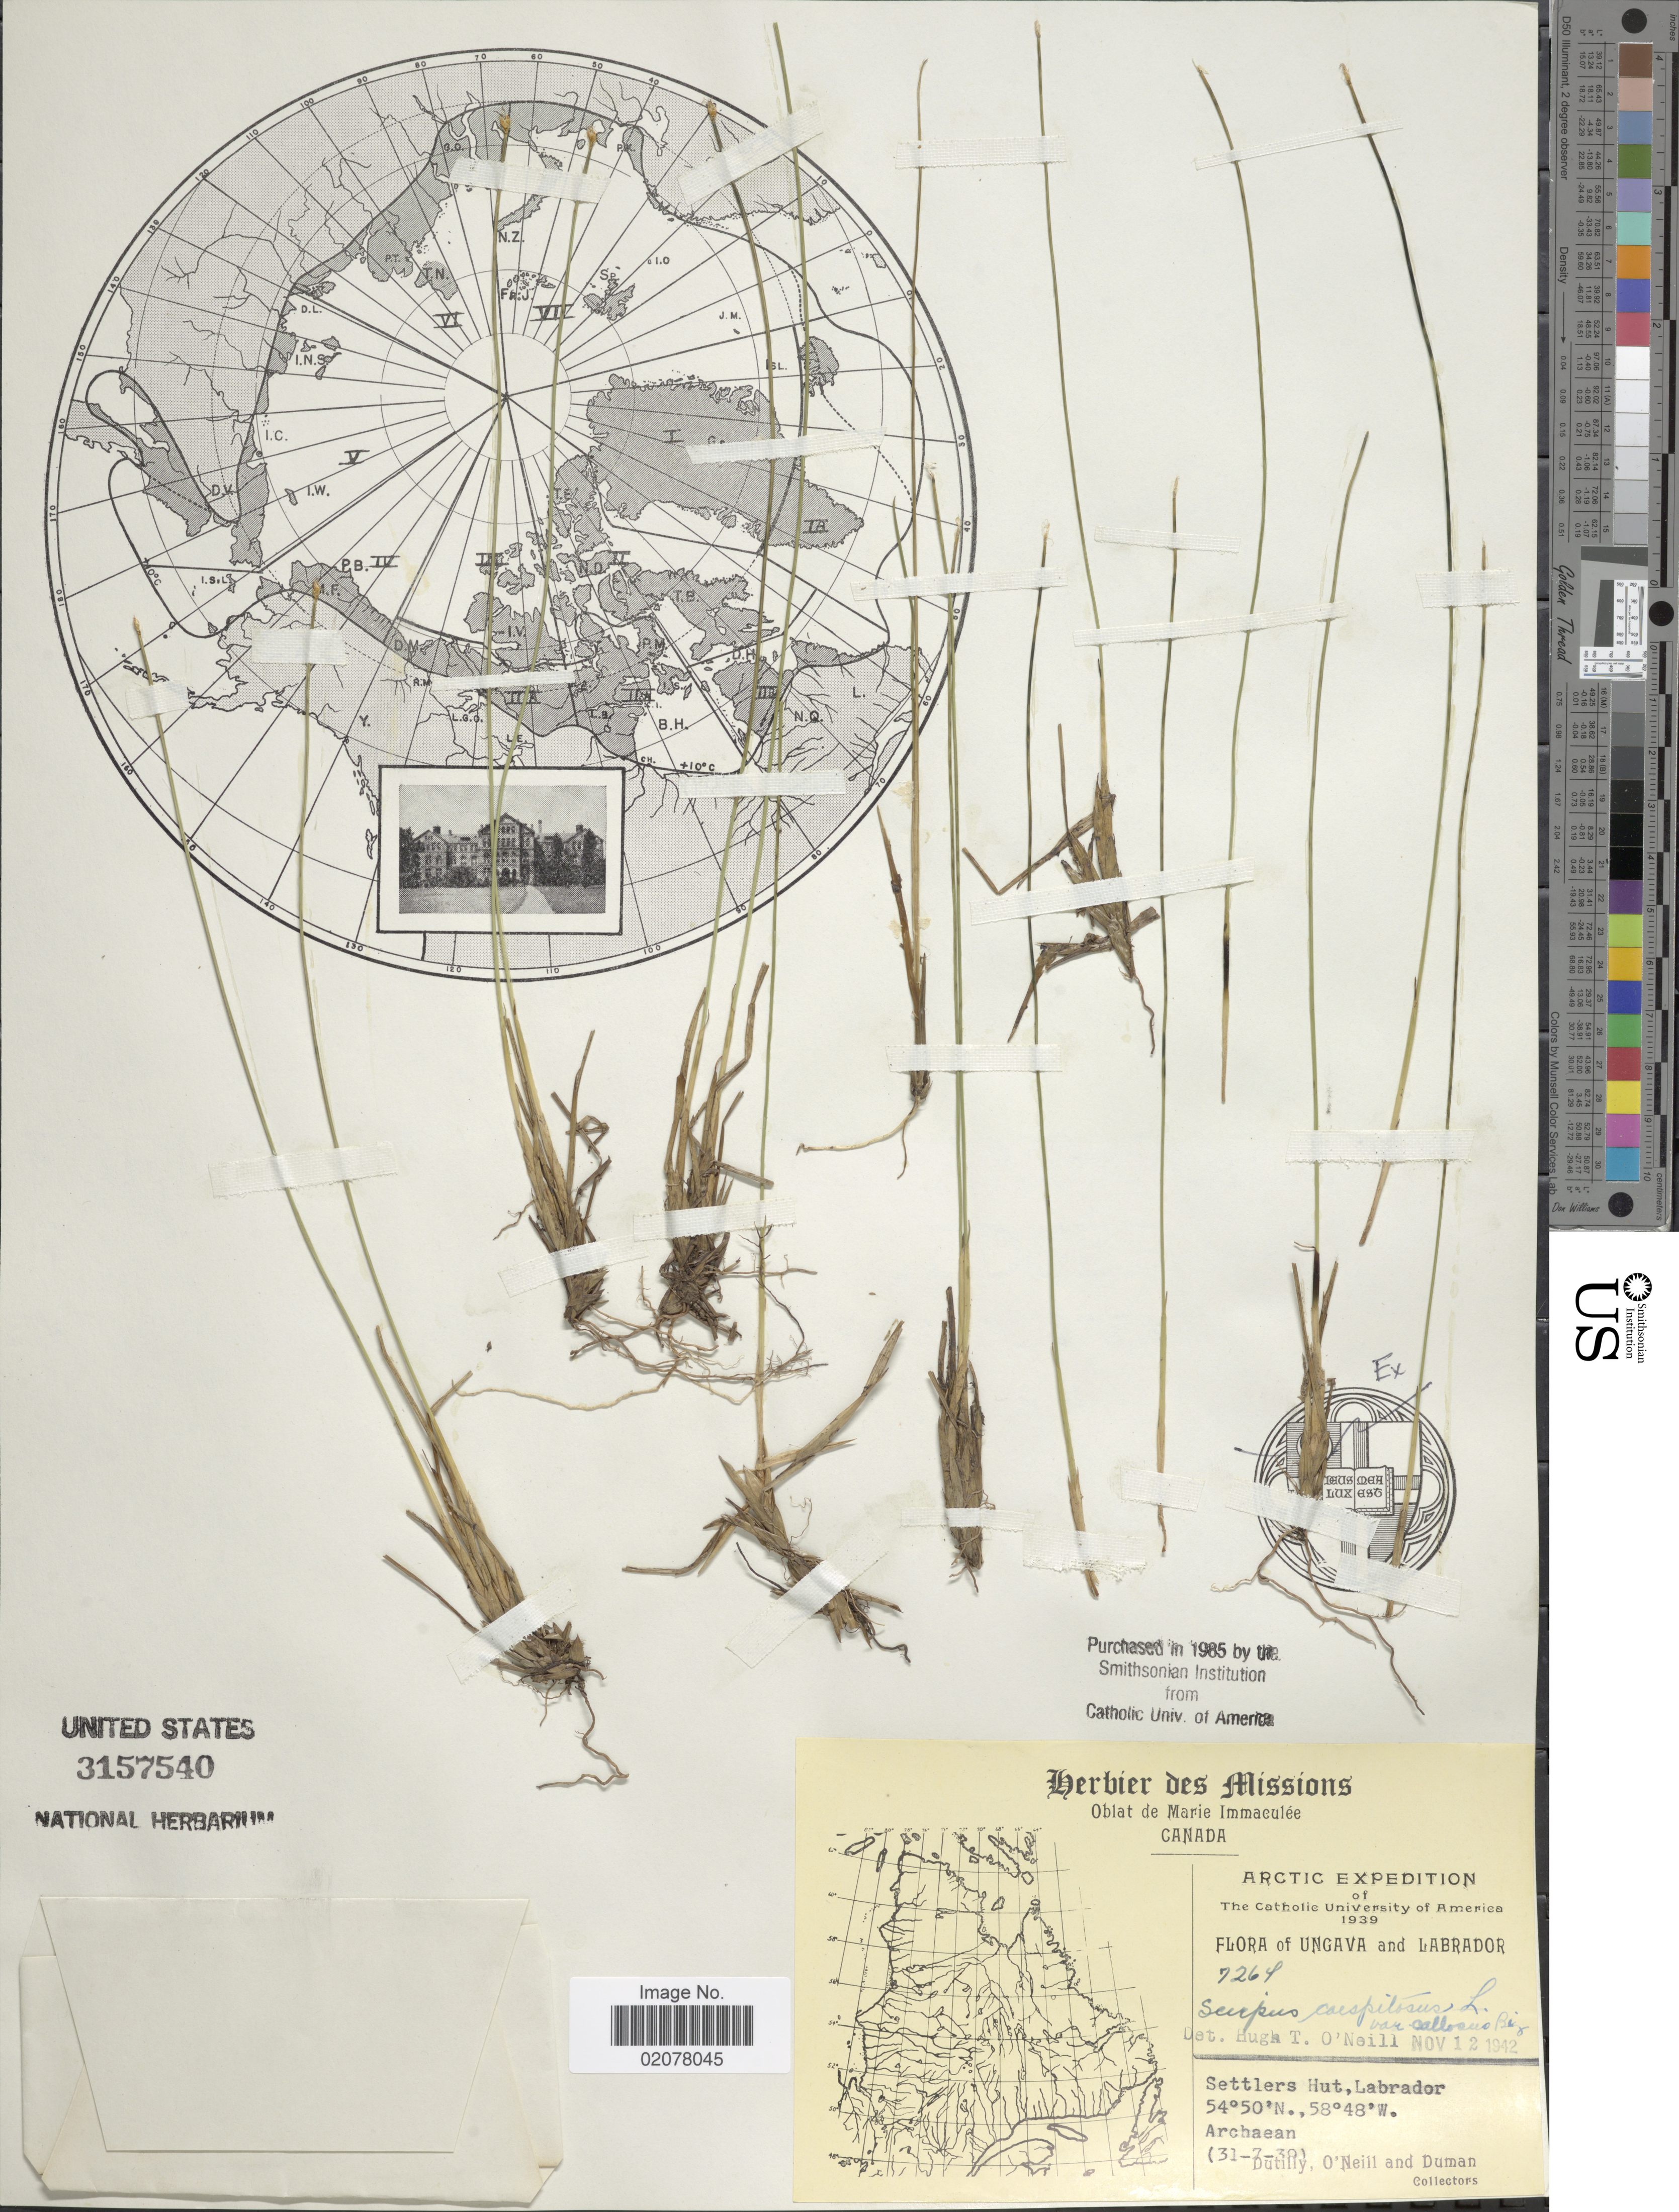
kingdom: Plantae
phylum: Tracheophyta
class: Liliopsida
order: Poales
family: Cyperaceae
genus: Trichophorum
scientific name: Trichophorum cespitosum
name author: (L.) Hartm.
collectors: -. Dutilly, O' Neill & -. Duman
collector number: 7269*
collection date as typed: Transcribed d/m/y: 31/7/39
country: Canada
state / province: Newfoundland and Labrador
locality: Ungava, Settlers Hut, Labrador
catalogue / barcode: US 3157540